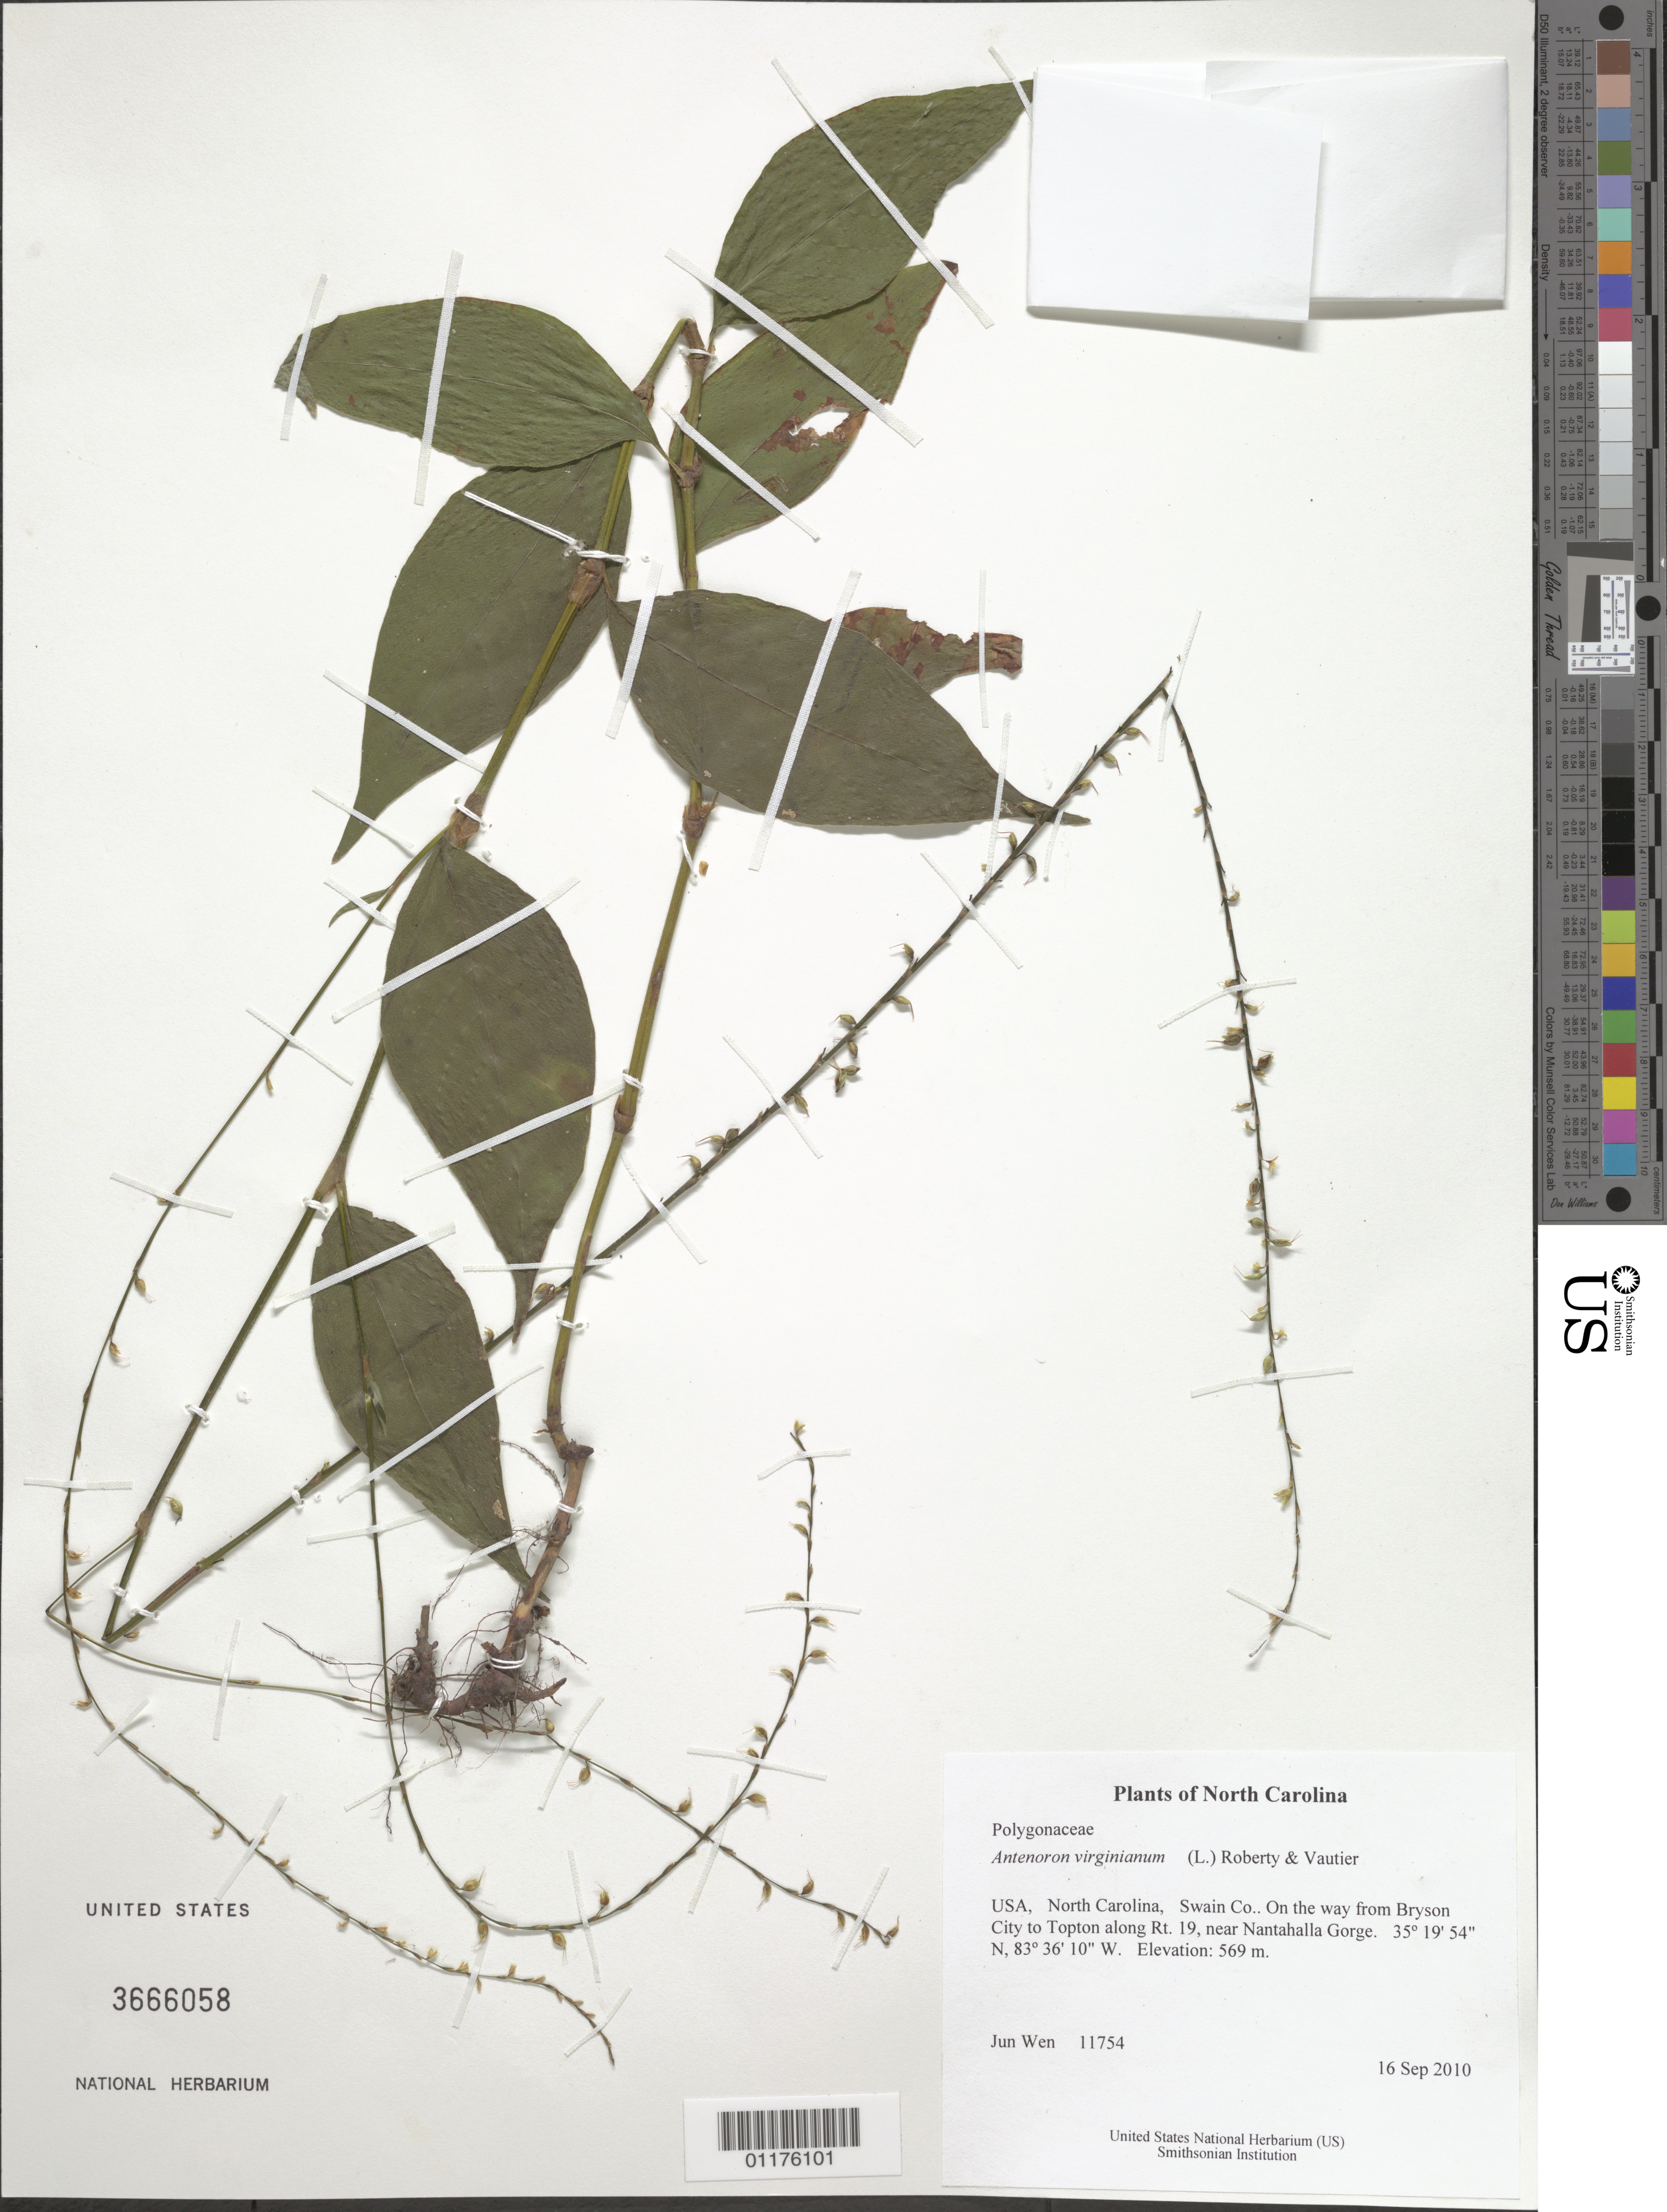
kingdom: Plantae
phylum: Tracheophyta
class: Magnoliopsida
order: Caryophyllales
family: Polygonaceae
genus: Persicaria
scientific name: Persicaria virginiana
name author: (L.) Gaertn.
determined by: Atha, D. E.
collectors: J. Wen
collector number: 11754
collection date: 2010-09-16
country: United States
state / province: North Carolina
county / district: Swain Co.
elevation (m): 569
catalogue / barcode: US 3666058